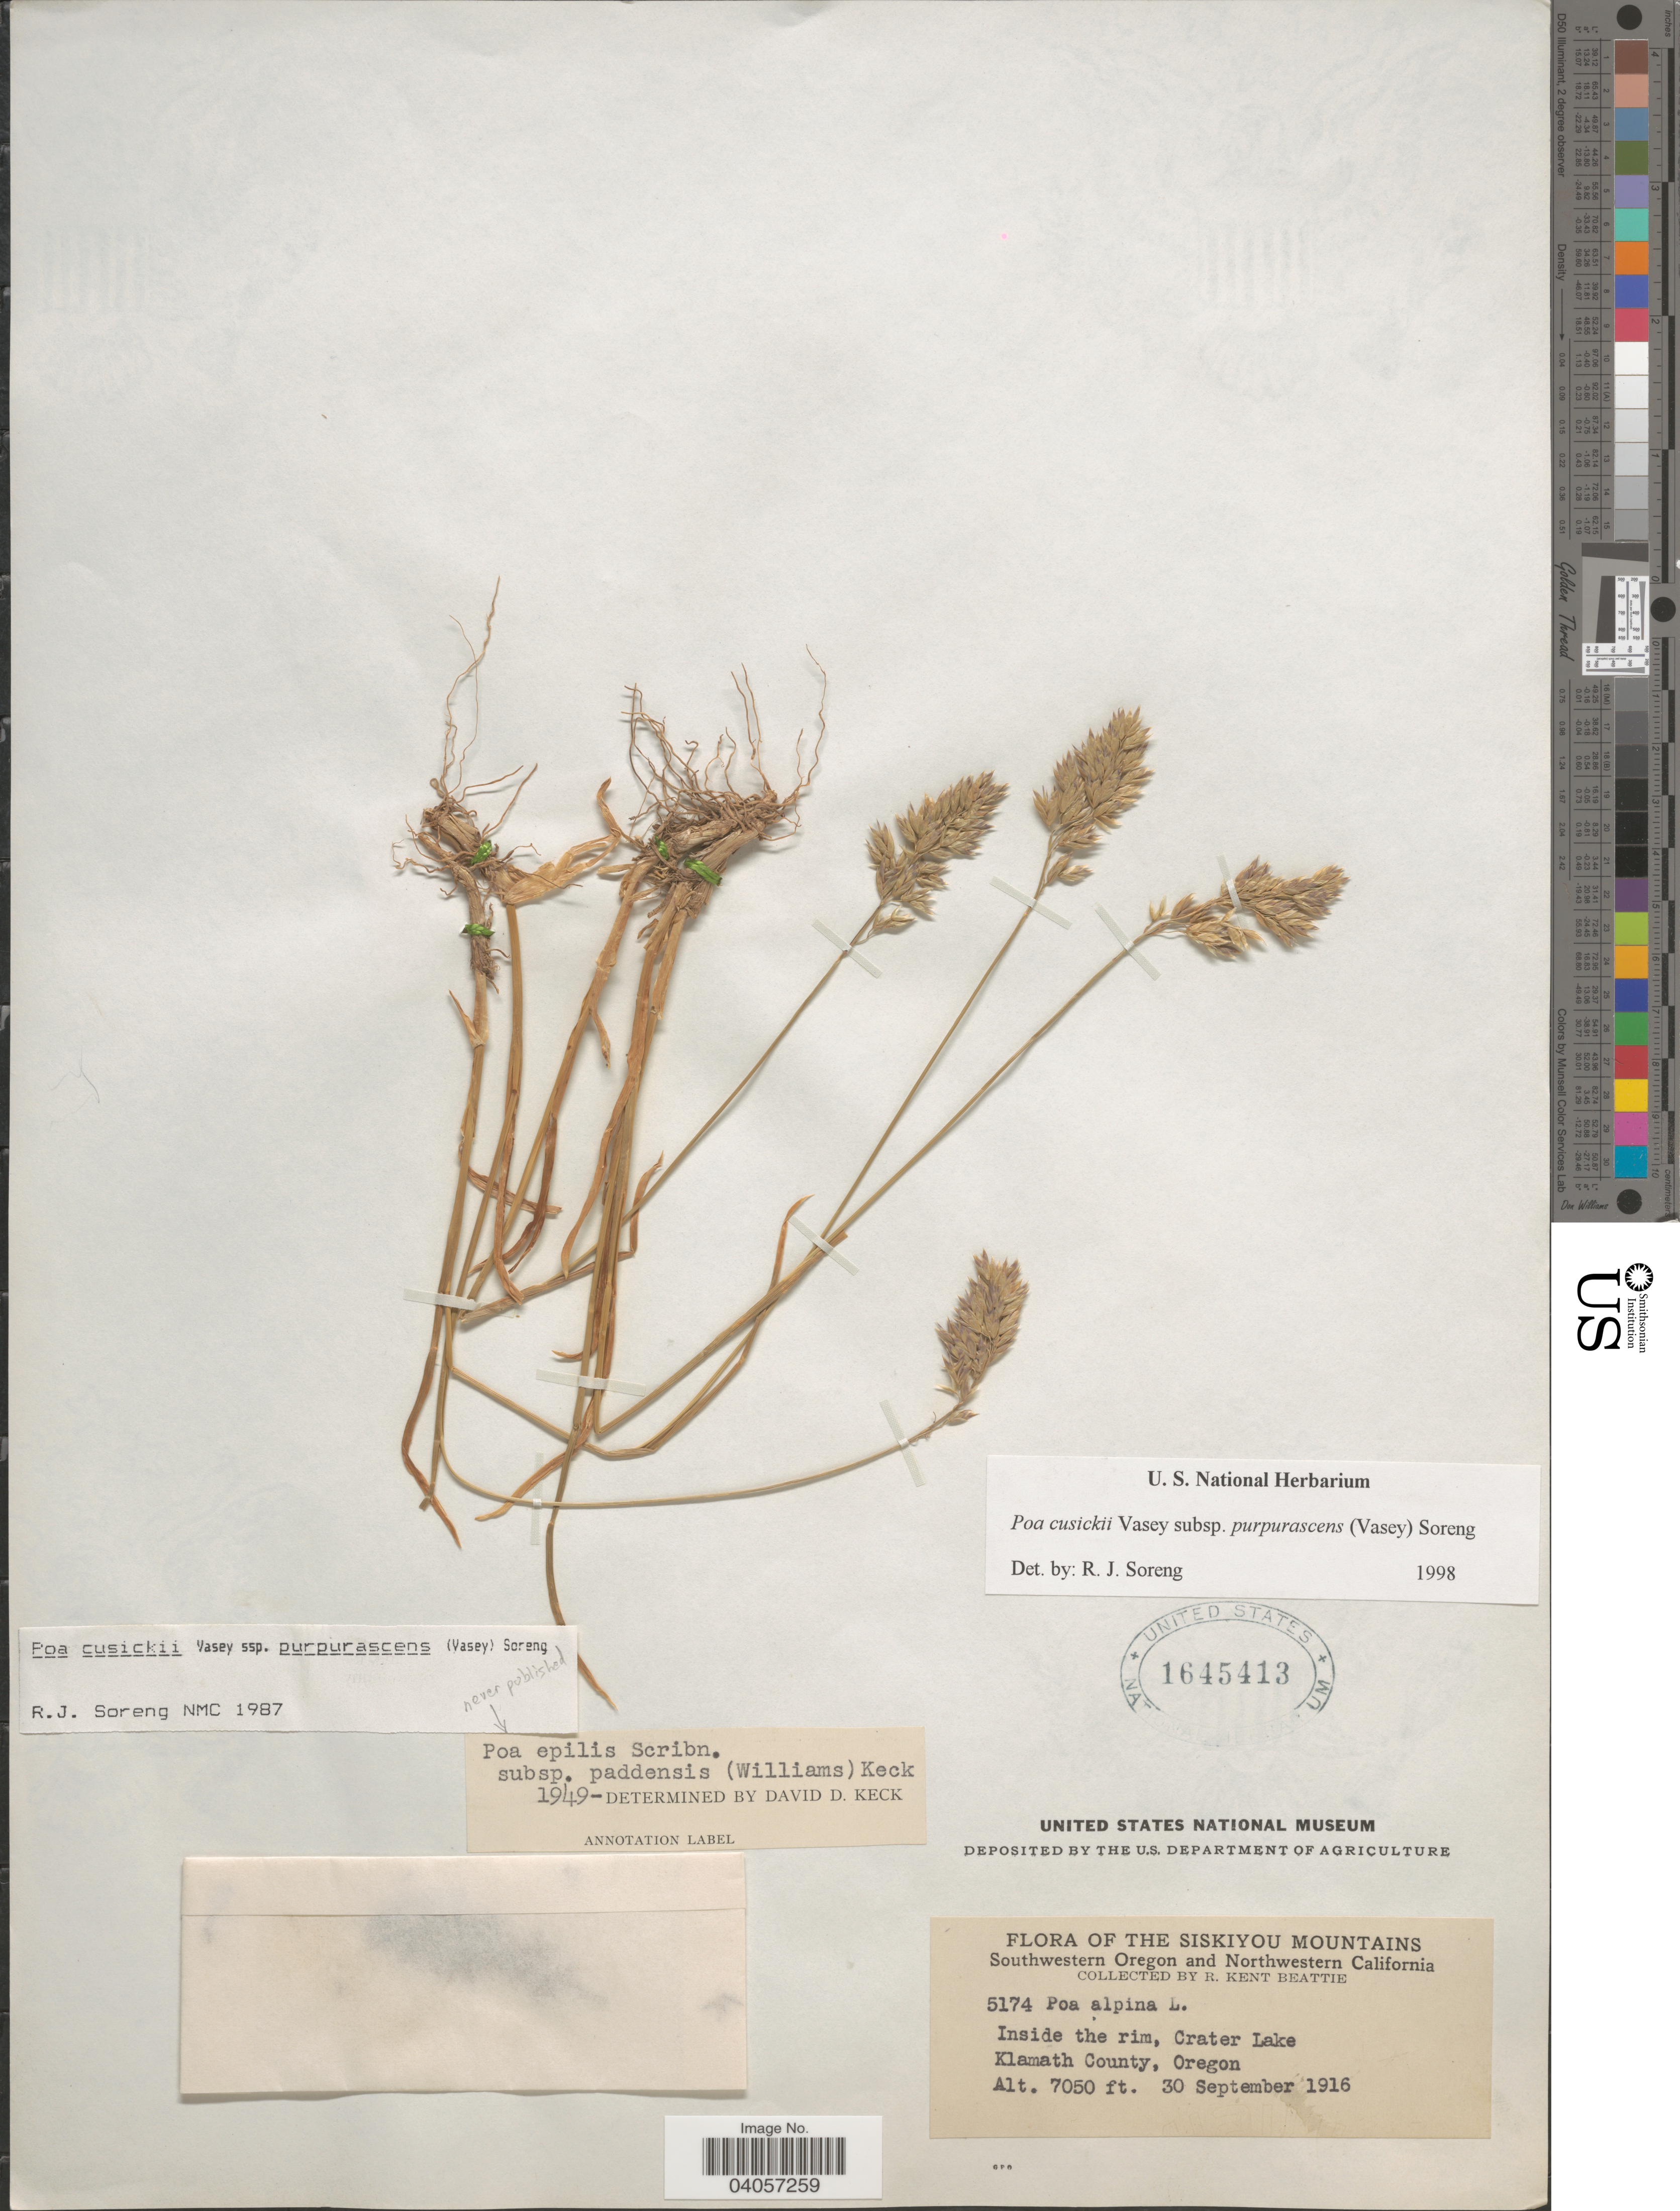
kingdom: Plantae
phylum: Tracheophyta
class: Liliopsida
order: Poales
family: Poaceae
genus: Poa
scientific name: Poa cusickii subsp. purpurascens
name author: (Vasey) Soreng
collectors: R. K. Beattie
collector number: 5174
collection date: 1916-09-30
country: United States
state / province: Oregon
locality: The Siskiyou Mountains. Southwestern Oregon. Inside the rim, Crater Lake. Klamath County.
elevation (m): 2149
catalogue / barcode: US 1645413